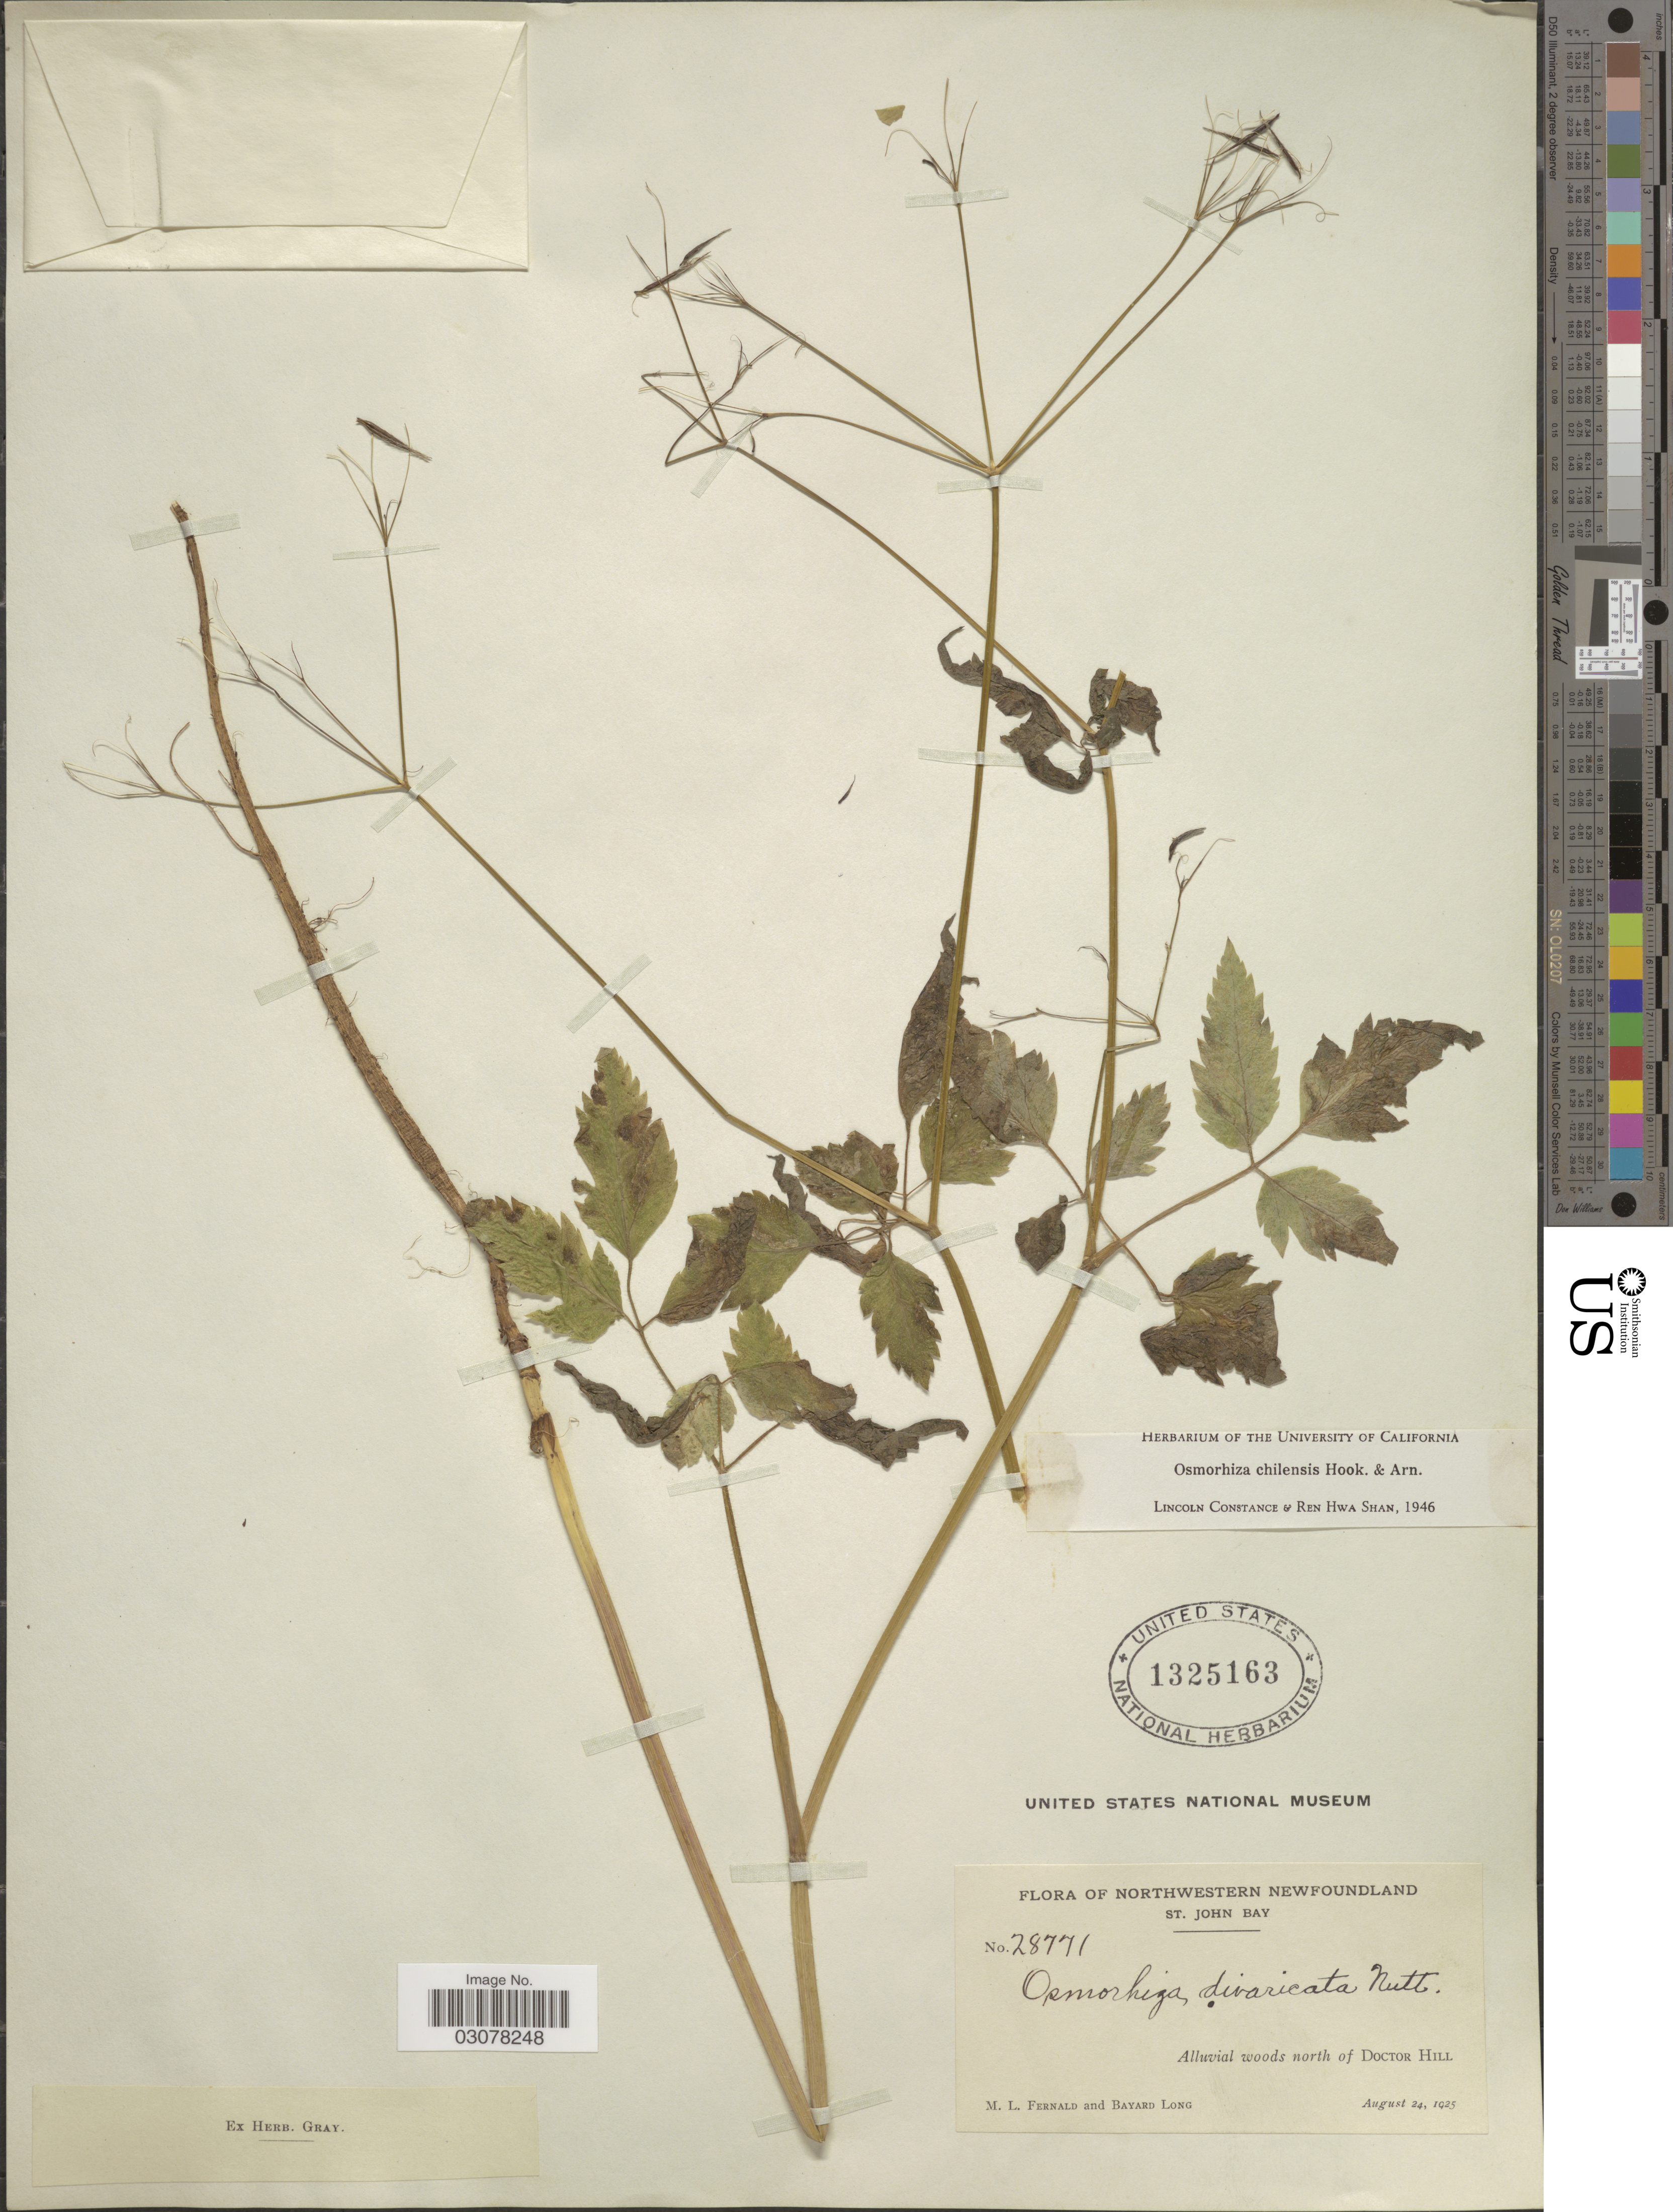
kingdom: Plantae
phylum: Tracheophyta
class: Magnoliopsida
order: Apiales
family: Apiaceae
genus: Osmorhiza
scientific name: Osmorhiza chilensis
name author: Hook. & Arn.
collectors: M. L. Fernald & B. Long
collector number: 28771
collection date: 1925-08-24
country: Canada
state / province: Newfoundland and Labrador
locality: Northwestern Newfoundland. St. John Bay. Alluvial woods north of Doctor Hill.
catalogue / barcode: US 1325163